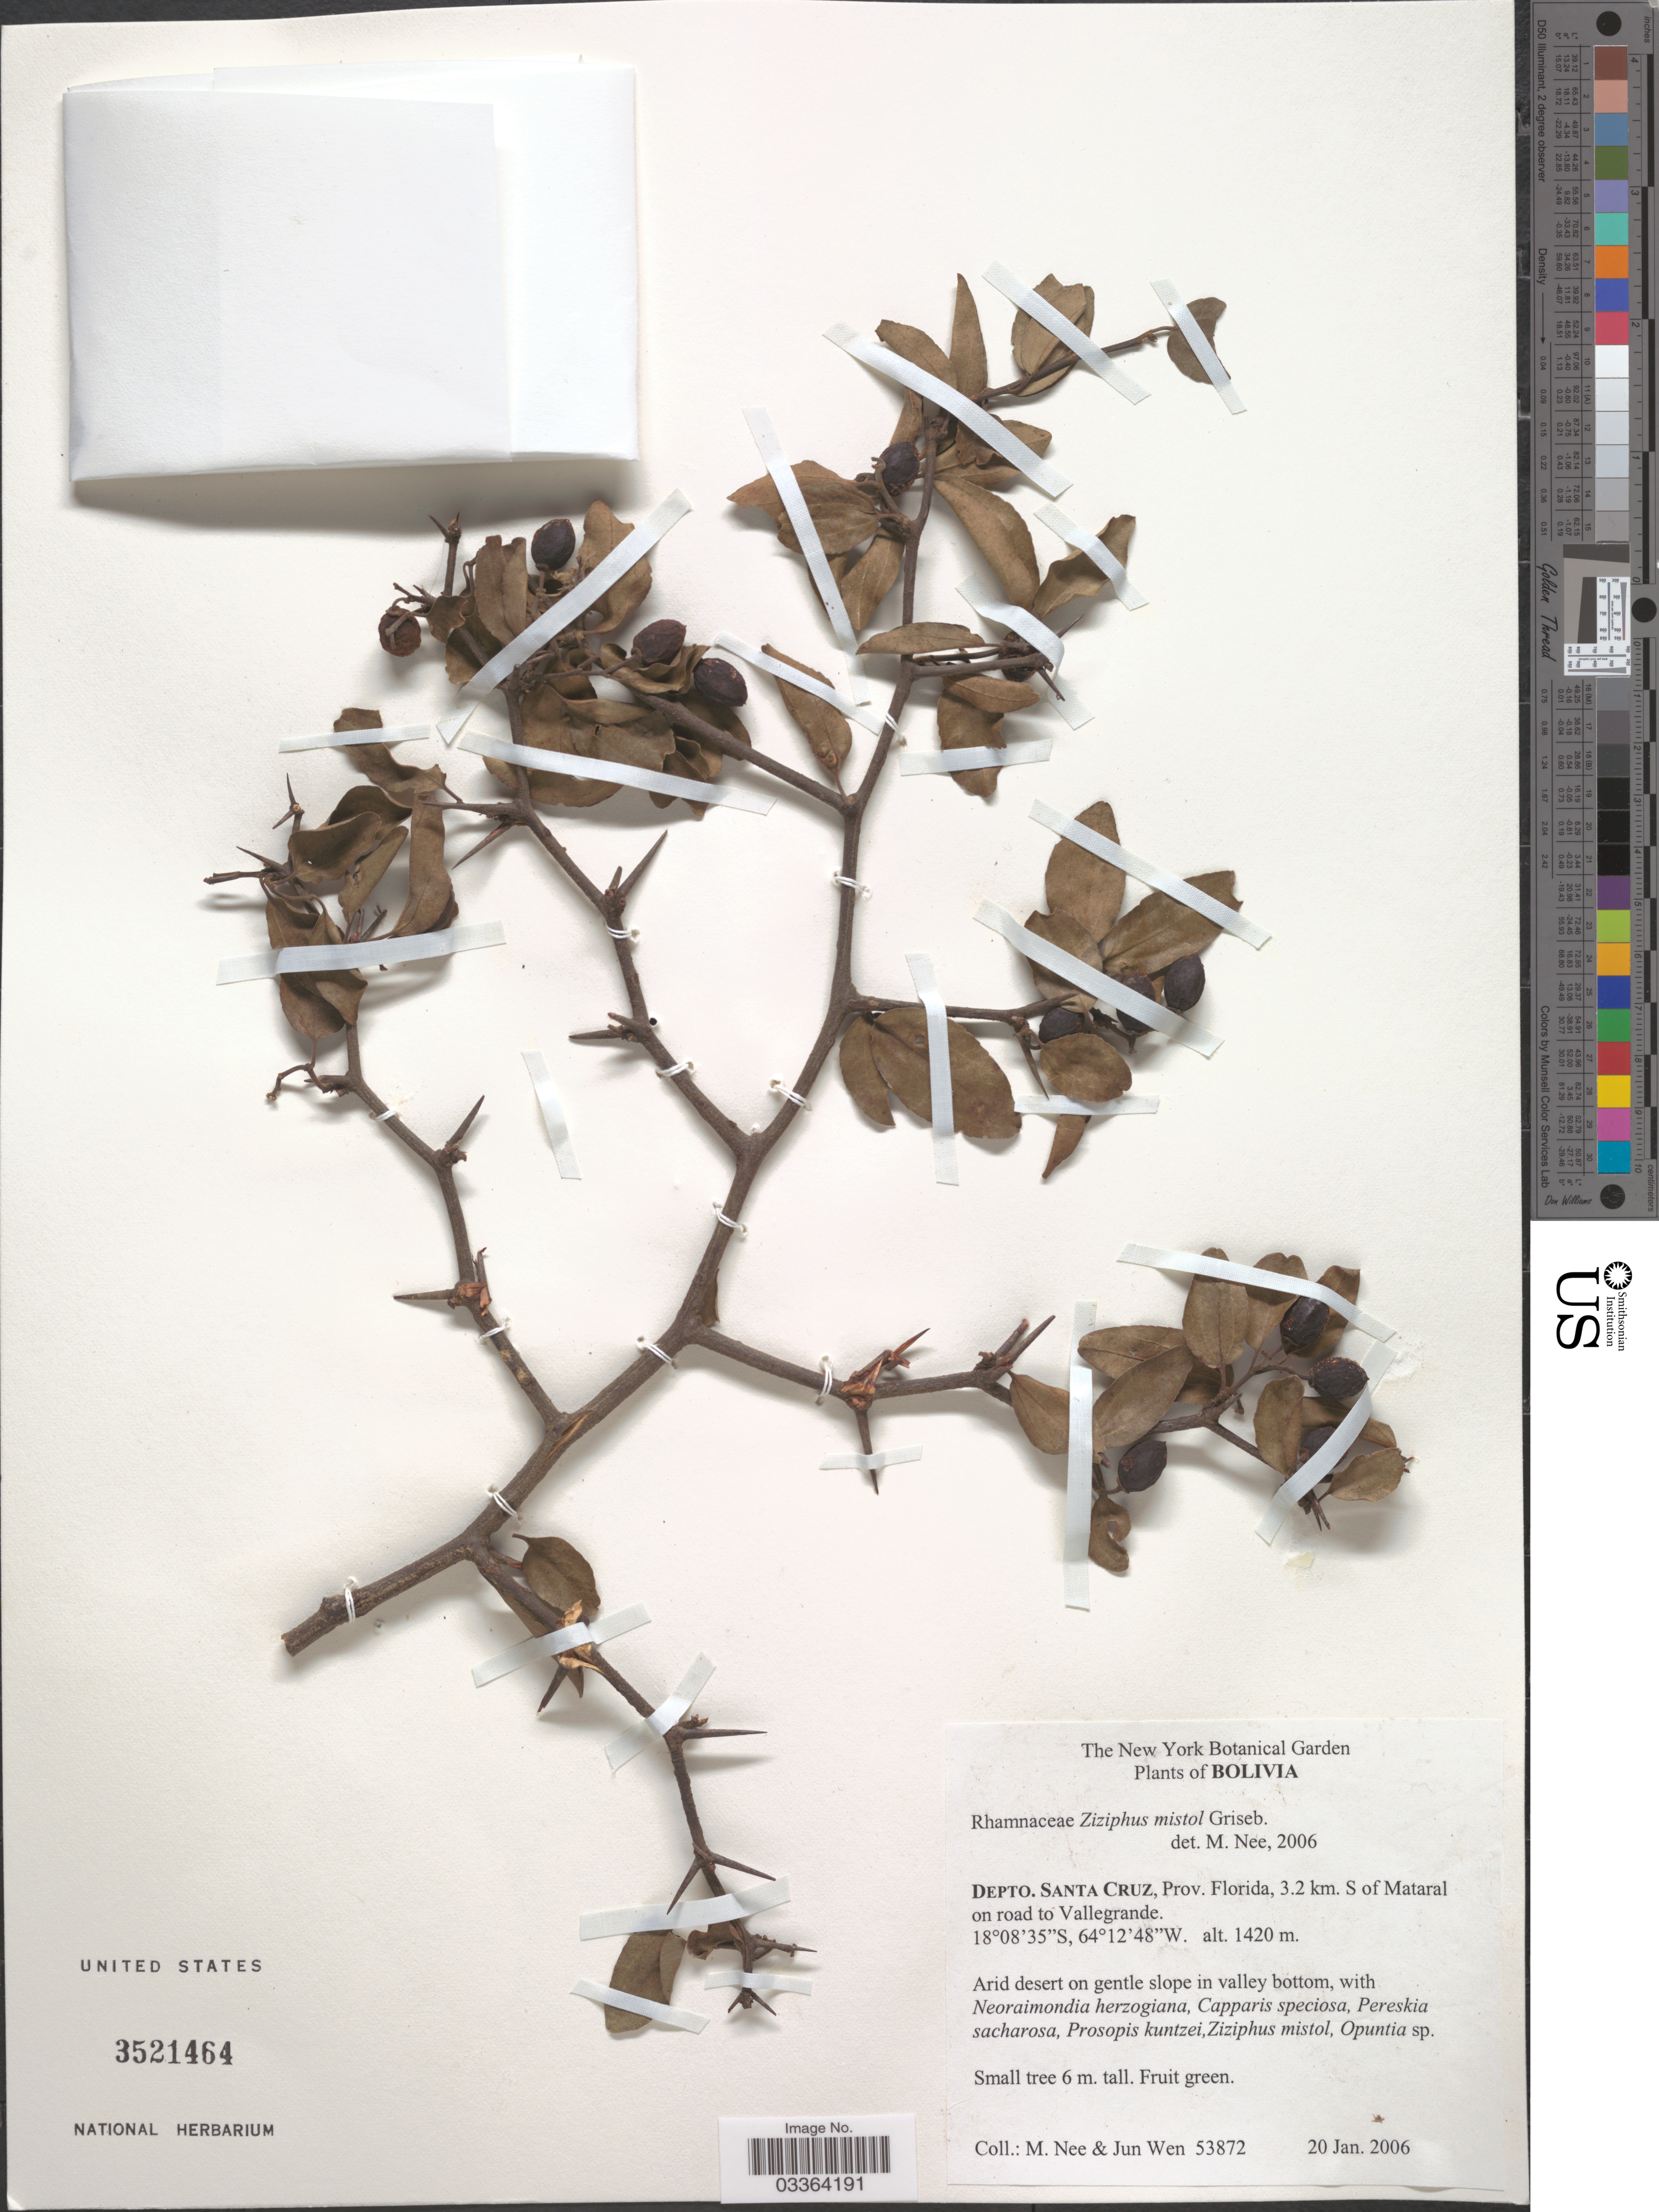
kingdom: Plantae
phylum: Tracheophyta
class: Magnoliopsida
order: Rosales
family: Rhamnaceae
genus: Sarcomphalus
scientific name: Sarcomphalus mistol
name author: (Griseb.) Hauenschild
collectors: M. Nee & J. Wen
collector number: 53872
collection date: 2006-01-20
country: Bolivia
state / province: Santa Cruz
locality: Depto. Santa Cruz, Prov. Florida, 3.2 km. S of Mataral on road to Vallegrande.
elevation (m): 1420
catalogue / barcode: US 3521464